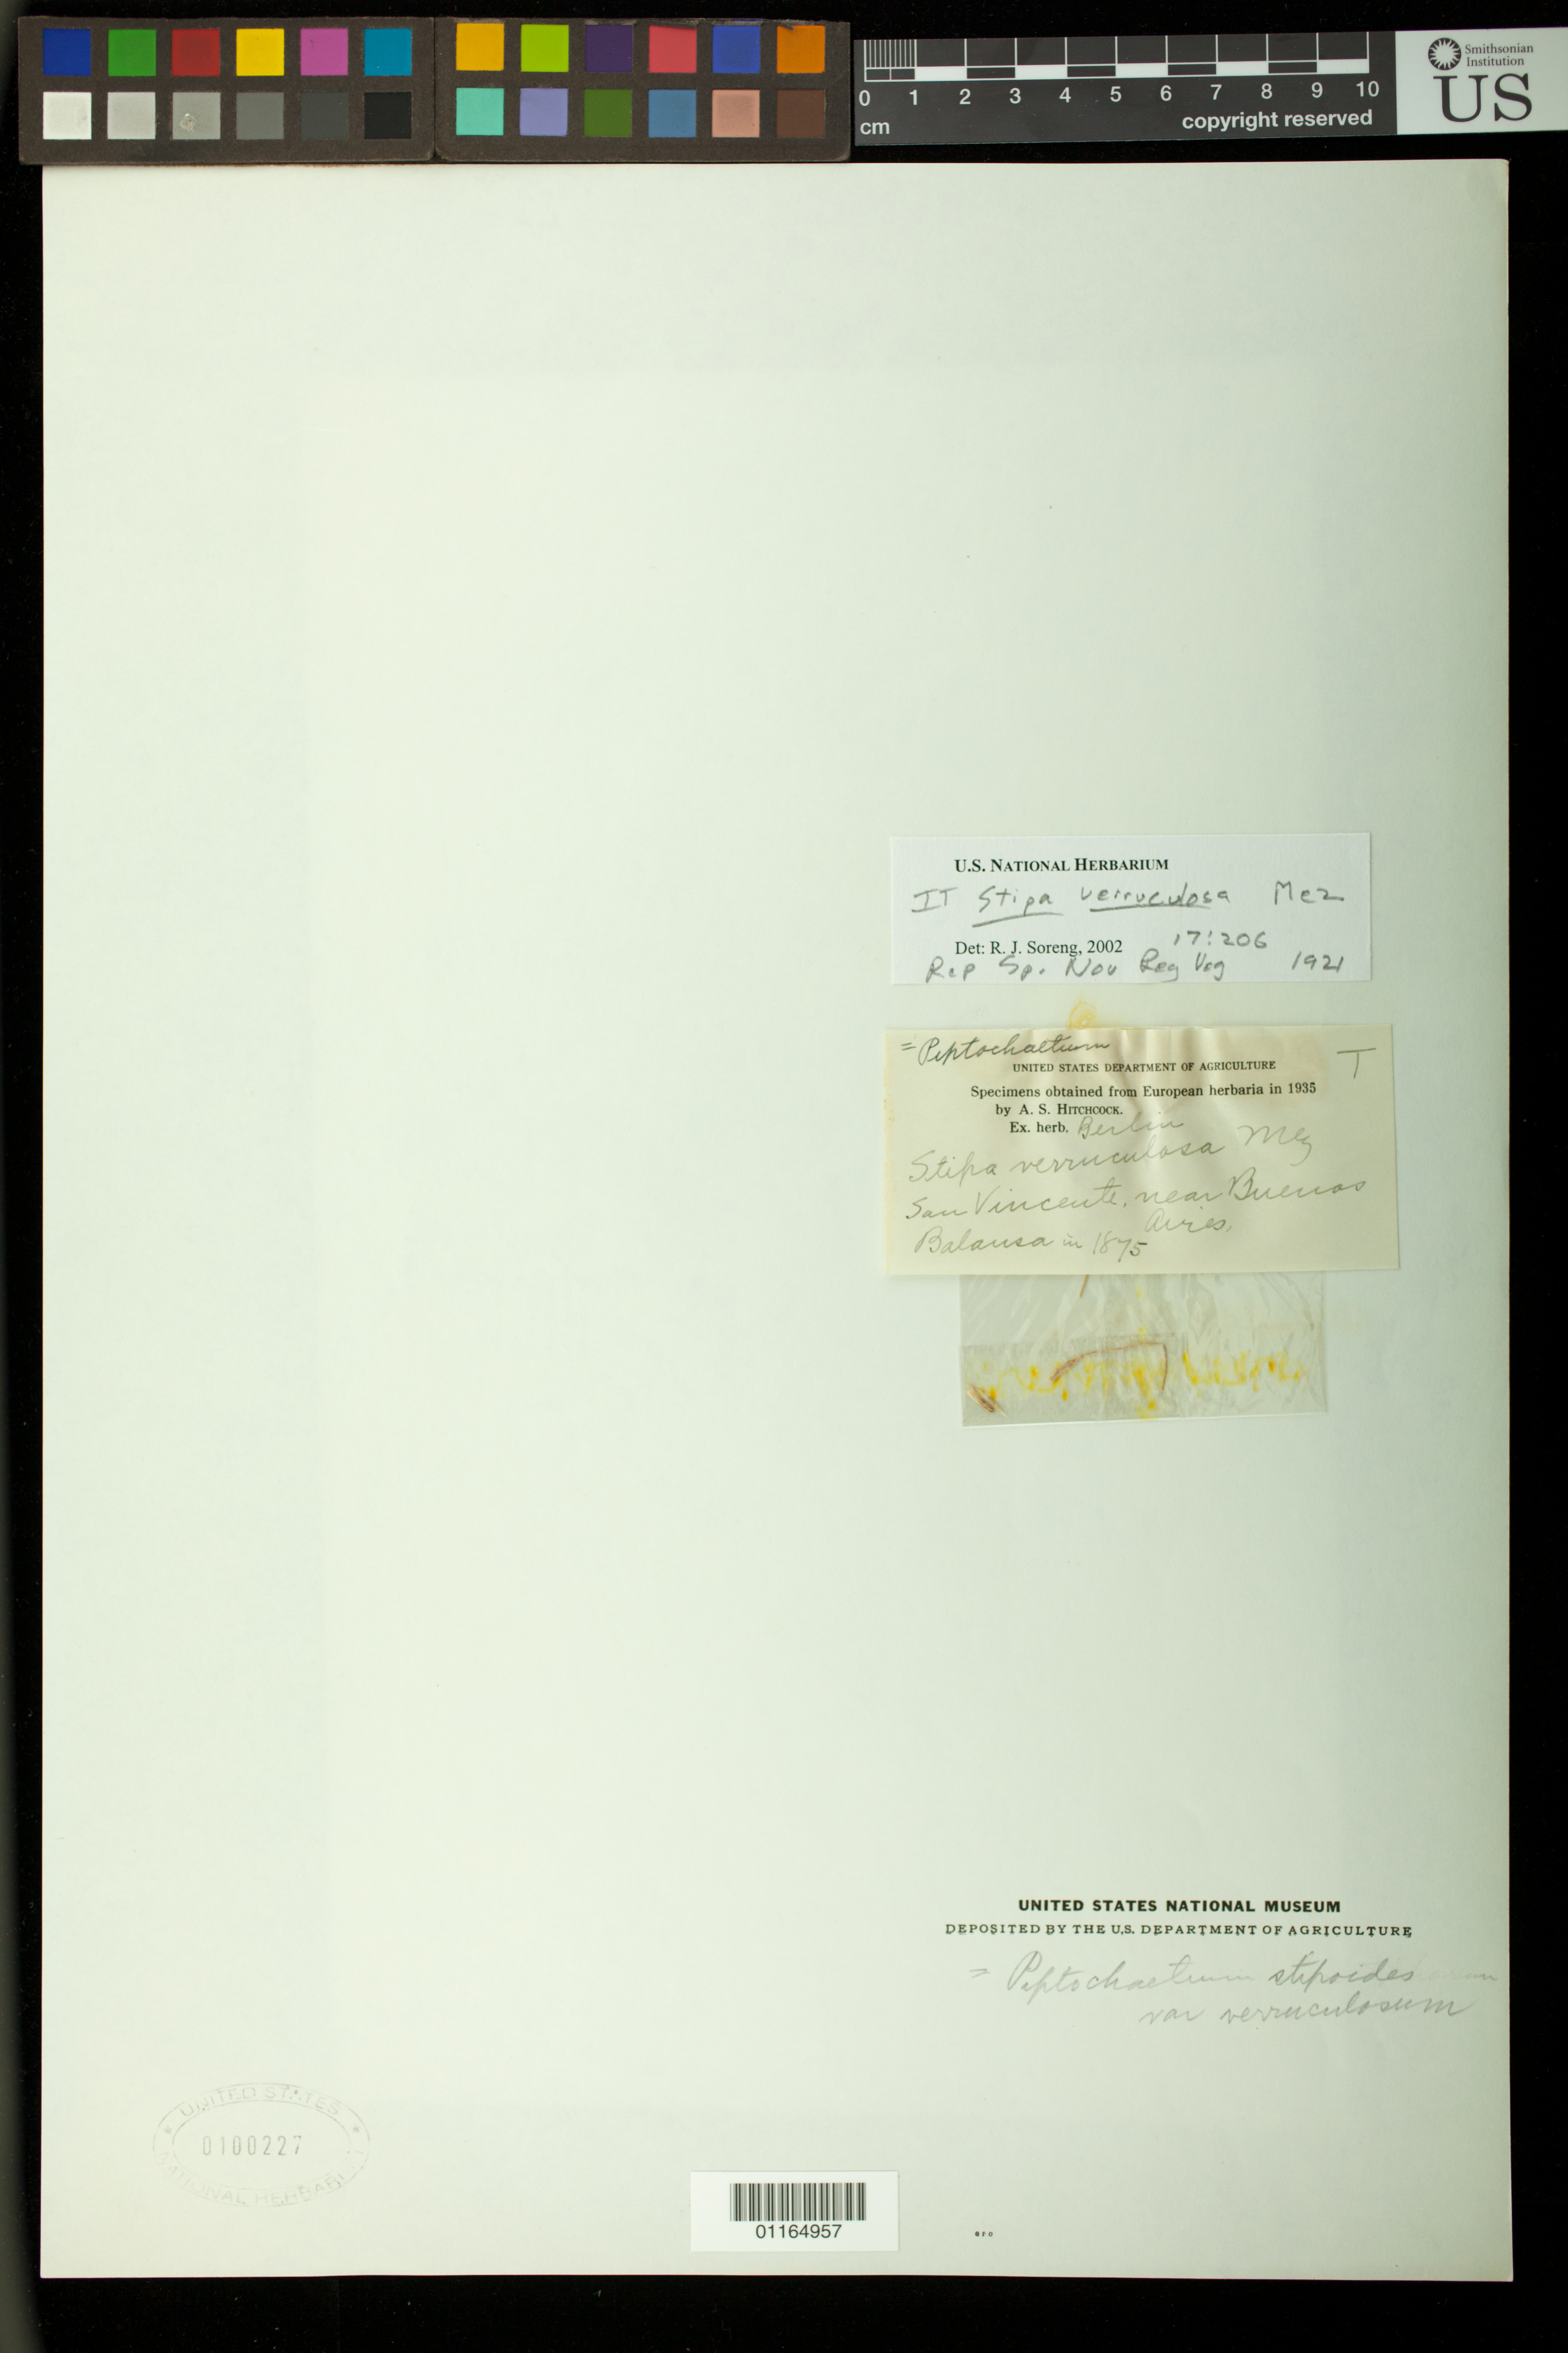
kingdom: Plantae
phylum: Tracheophyta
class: Liliopsida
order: Poales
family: Poaceae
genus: Stipa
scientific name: Stipa verruculosa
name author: Mez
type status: Type Collection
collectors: B. Balansa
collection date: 1875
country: Argentina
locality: San Vincente, near Buenos Aires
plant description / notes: Fragmentary material of type specimen ex herb. Berlin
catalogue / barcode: US 100227